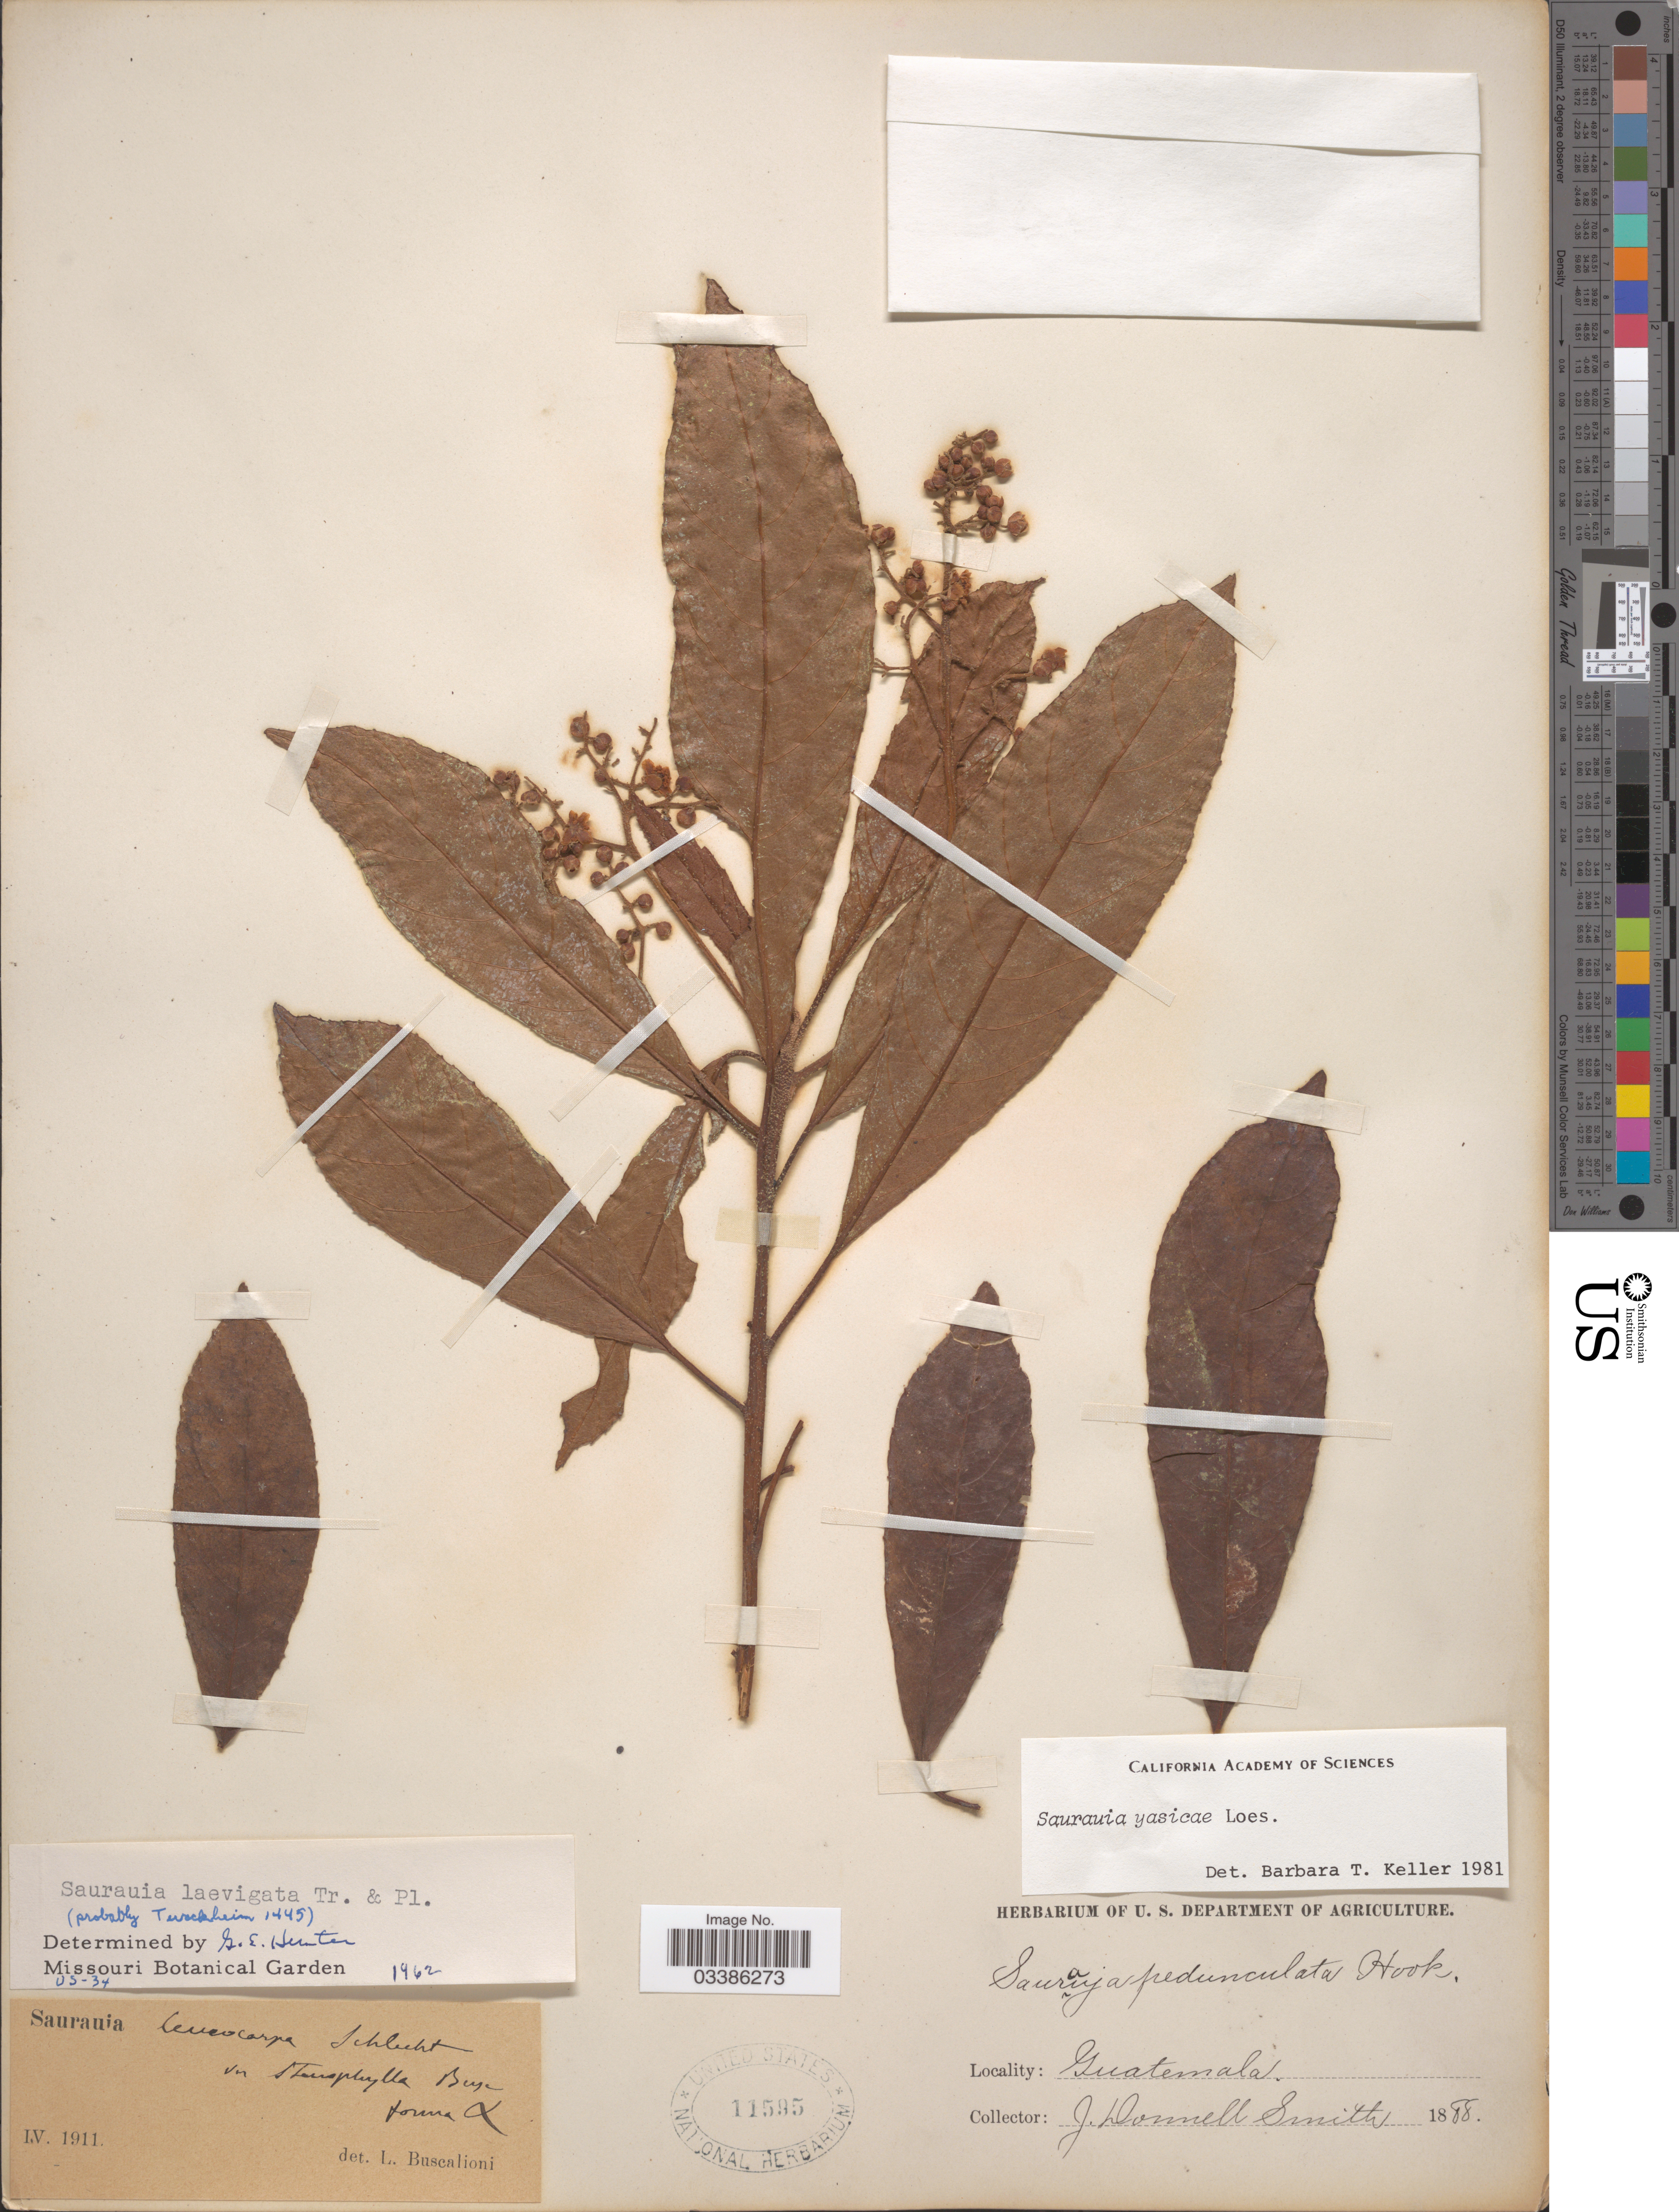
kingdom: Plantae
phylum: Tracheophyta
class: Magnoliopsida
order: Ericales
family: Actinidiaceae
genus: Saurauia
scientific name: Saurauia yasicae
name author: Loes.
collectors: J. Donnell Smith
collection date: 1888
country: Guatemala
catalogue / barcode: US 11595